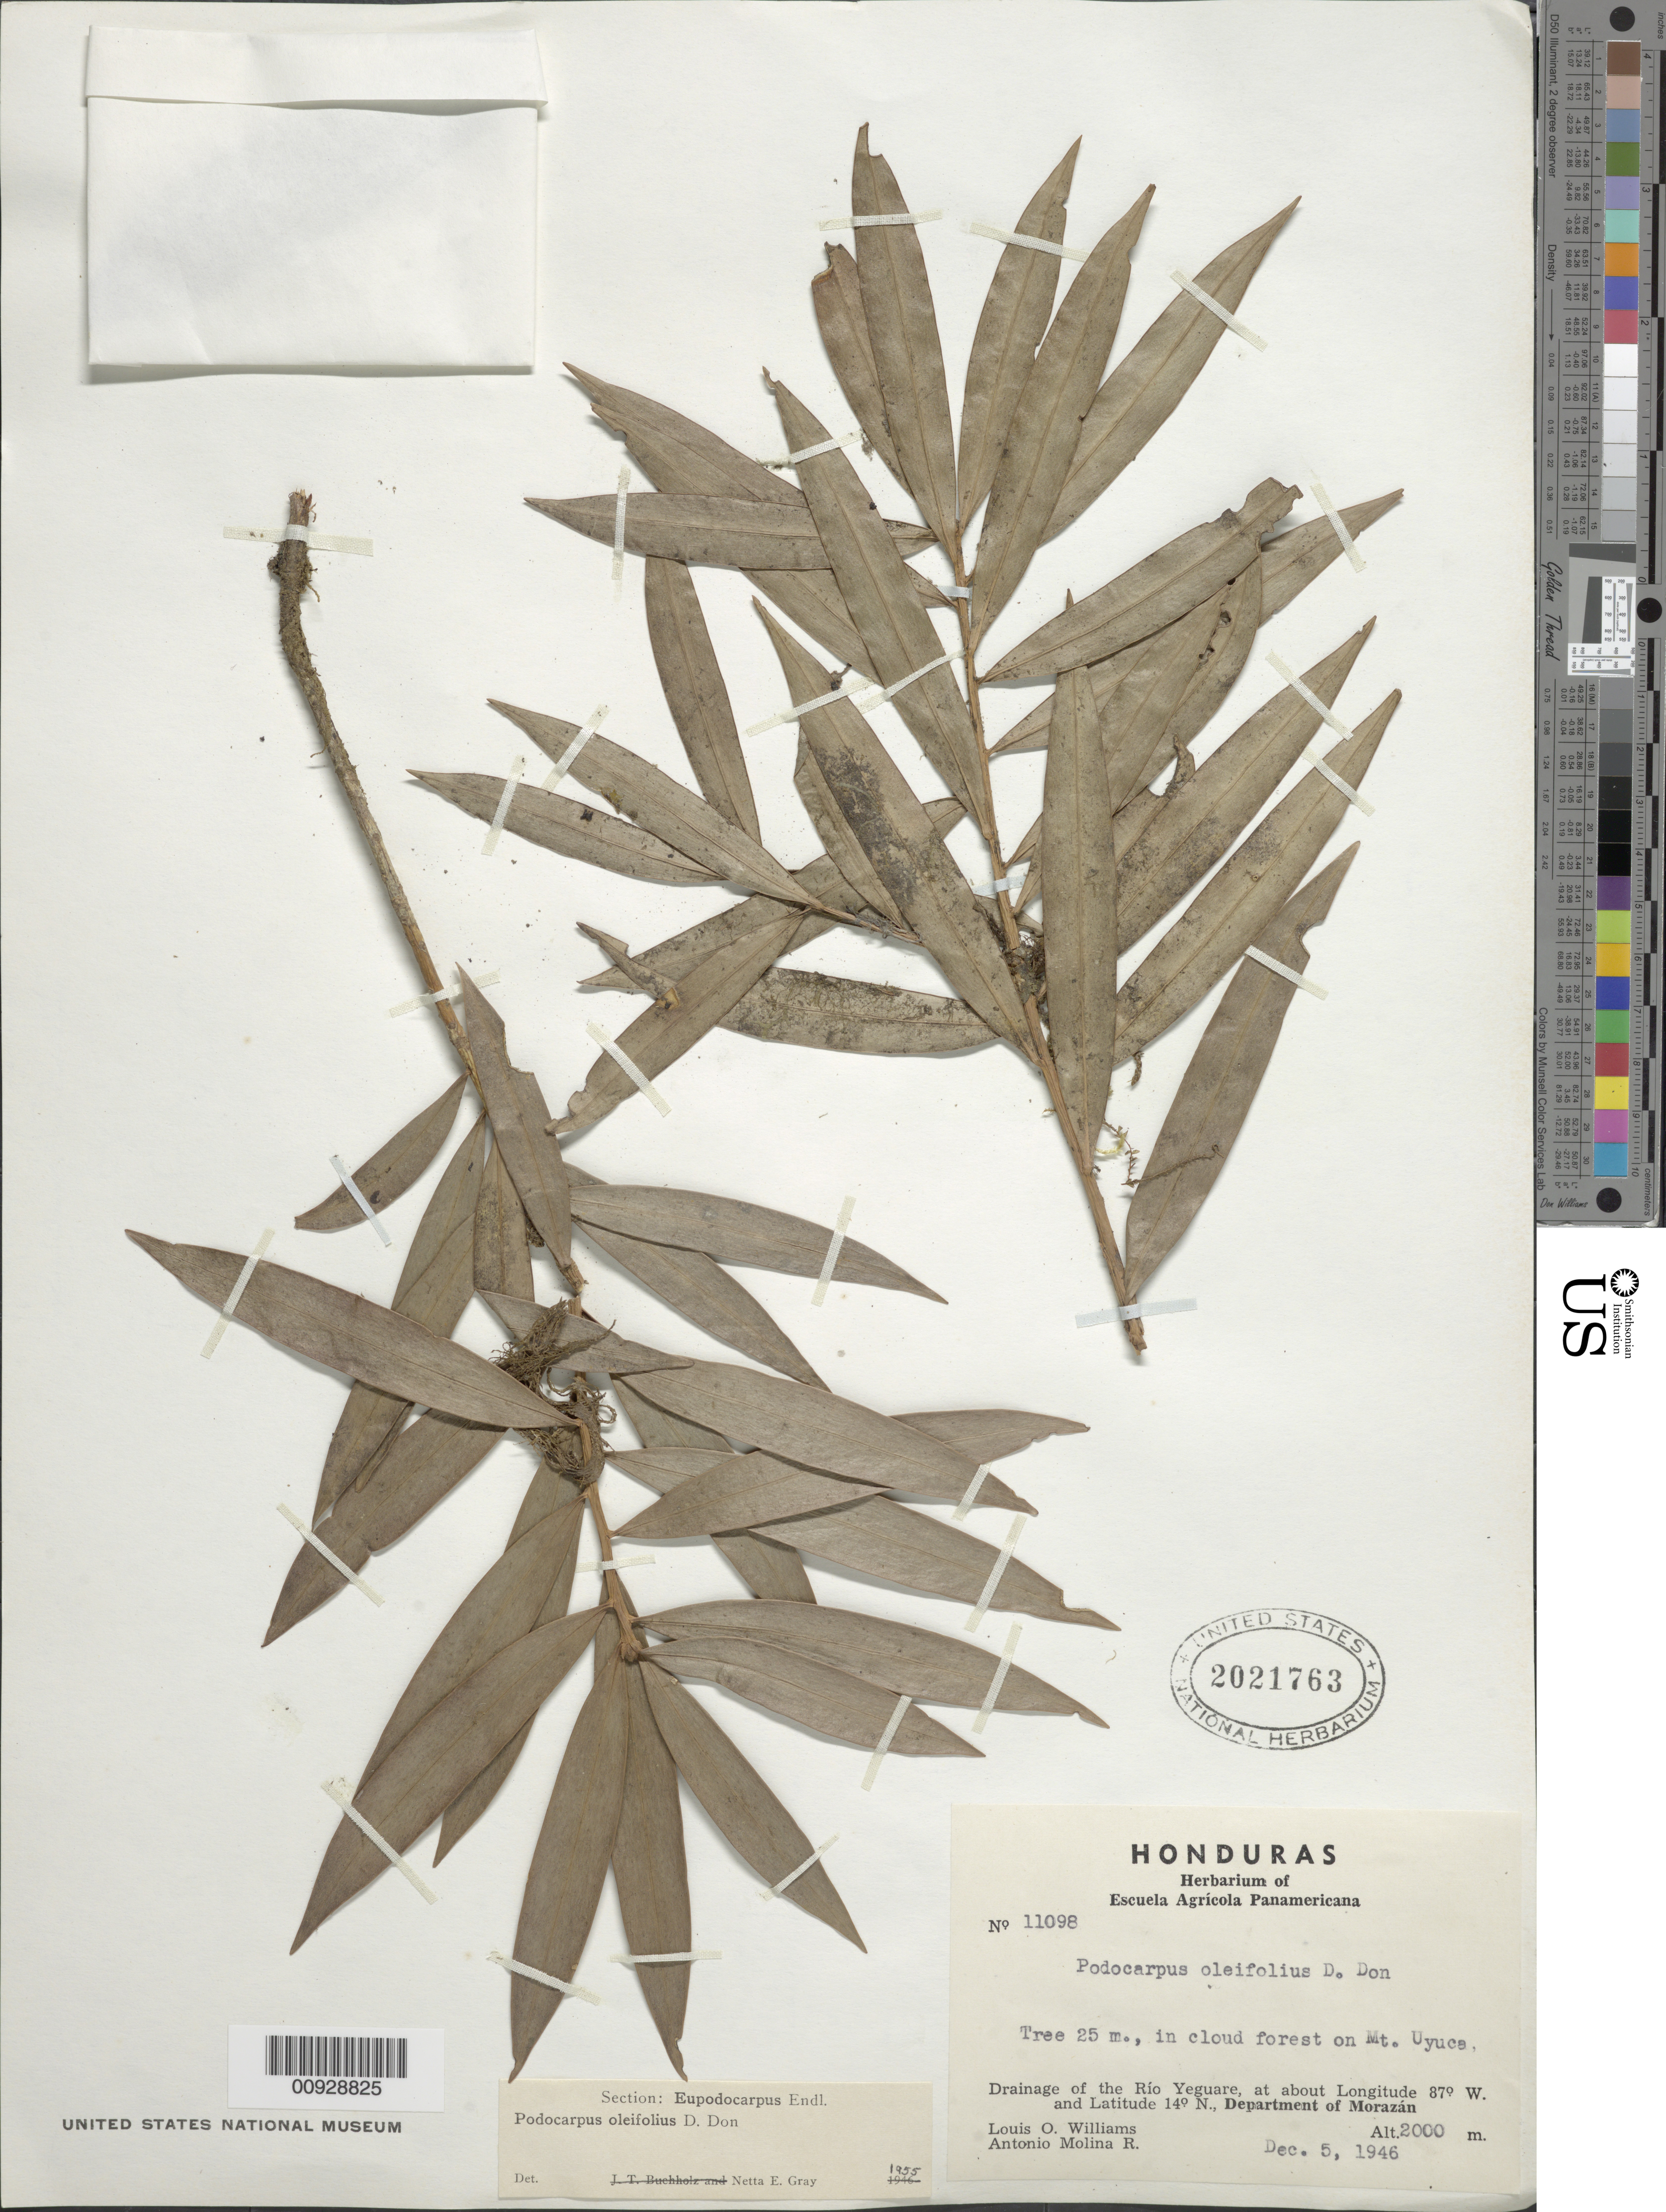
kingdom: Plantae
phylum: Tracheophyta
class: Pinopsida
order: Pinales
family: Podocarpaceae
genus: Podocarpus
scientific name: Podocarpus oleifolius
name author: D. Don ex Lamb.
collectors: L. O. Williams & A. Molina R.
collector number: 11098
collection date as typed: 05 Dec 1946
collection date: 1946-12-05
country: Honduras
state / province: Fco. Morazán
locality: On Mt. Uyuca, drainage of the Río Yeguare, Department of Morazán.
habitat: Cloud forest.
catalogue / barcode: US 2021763